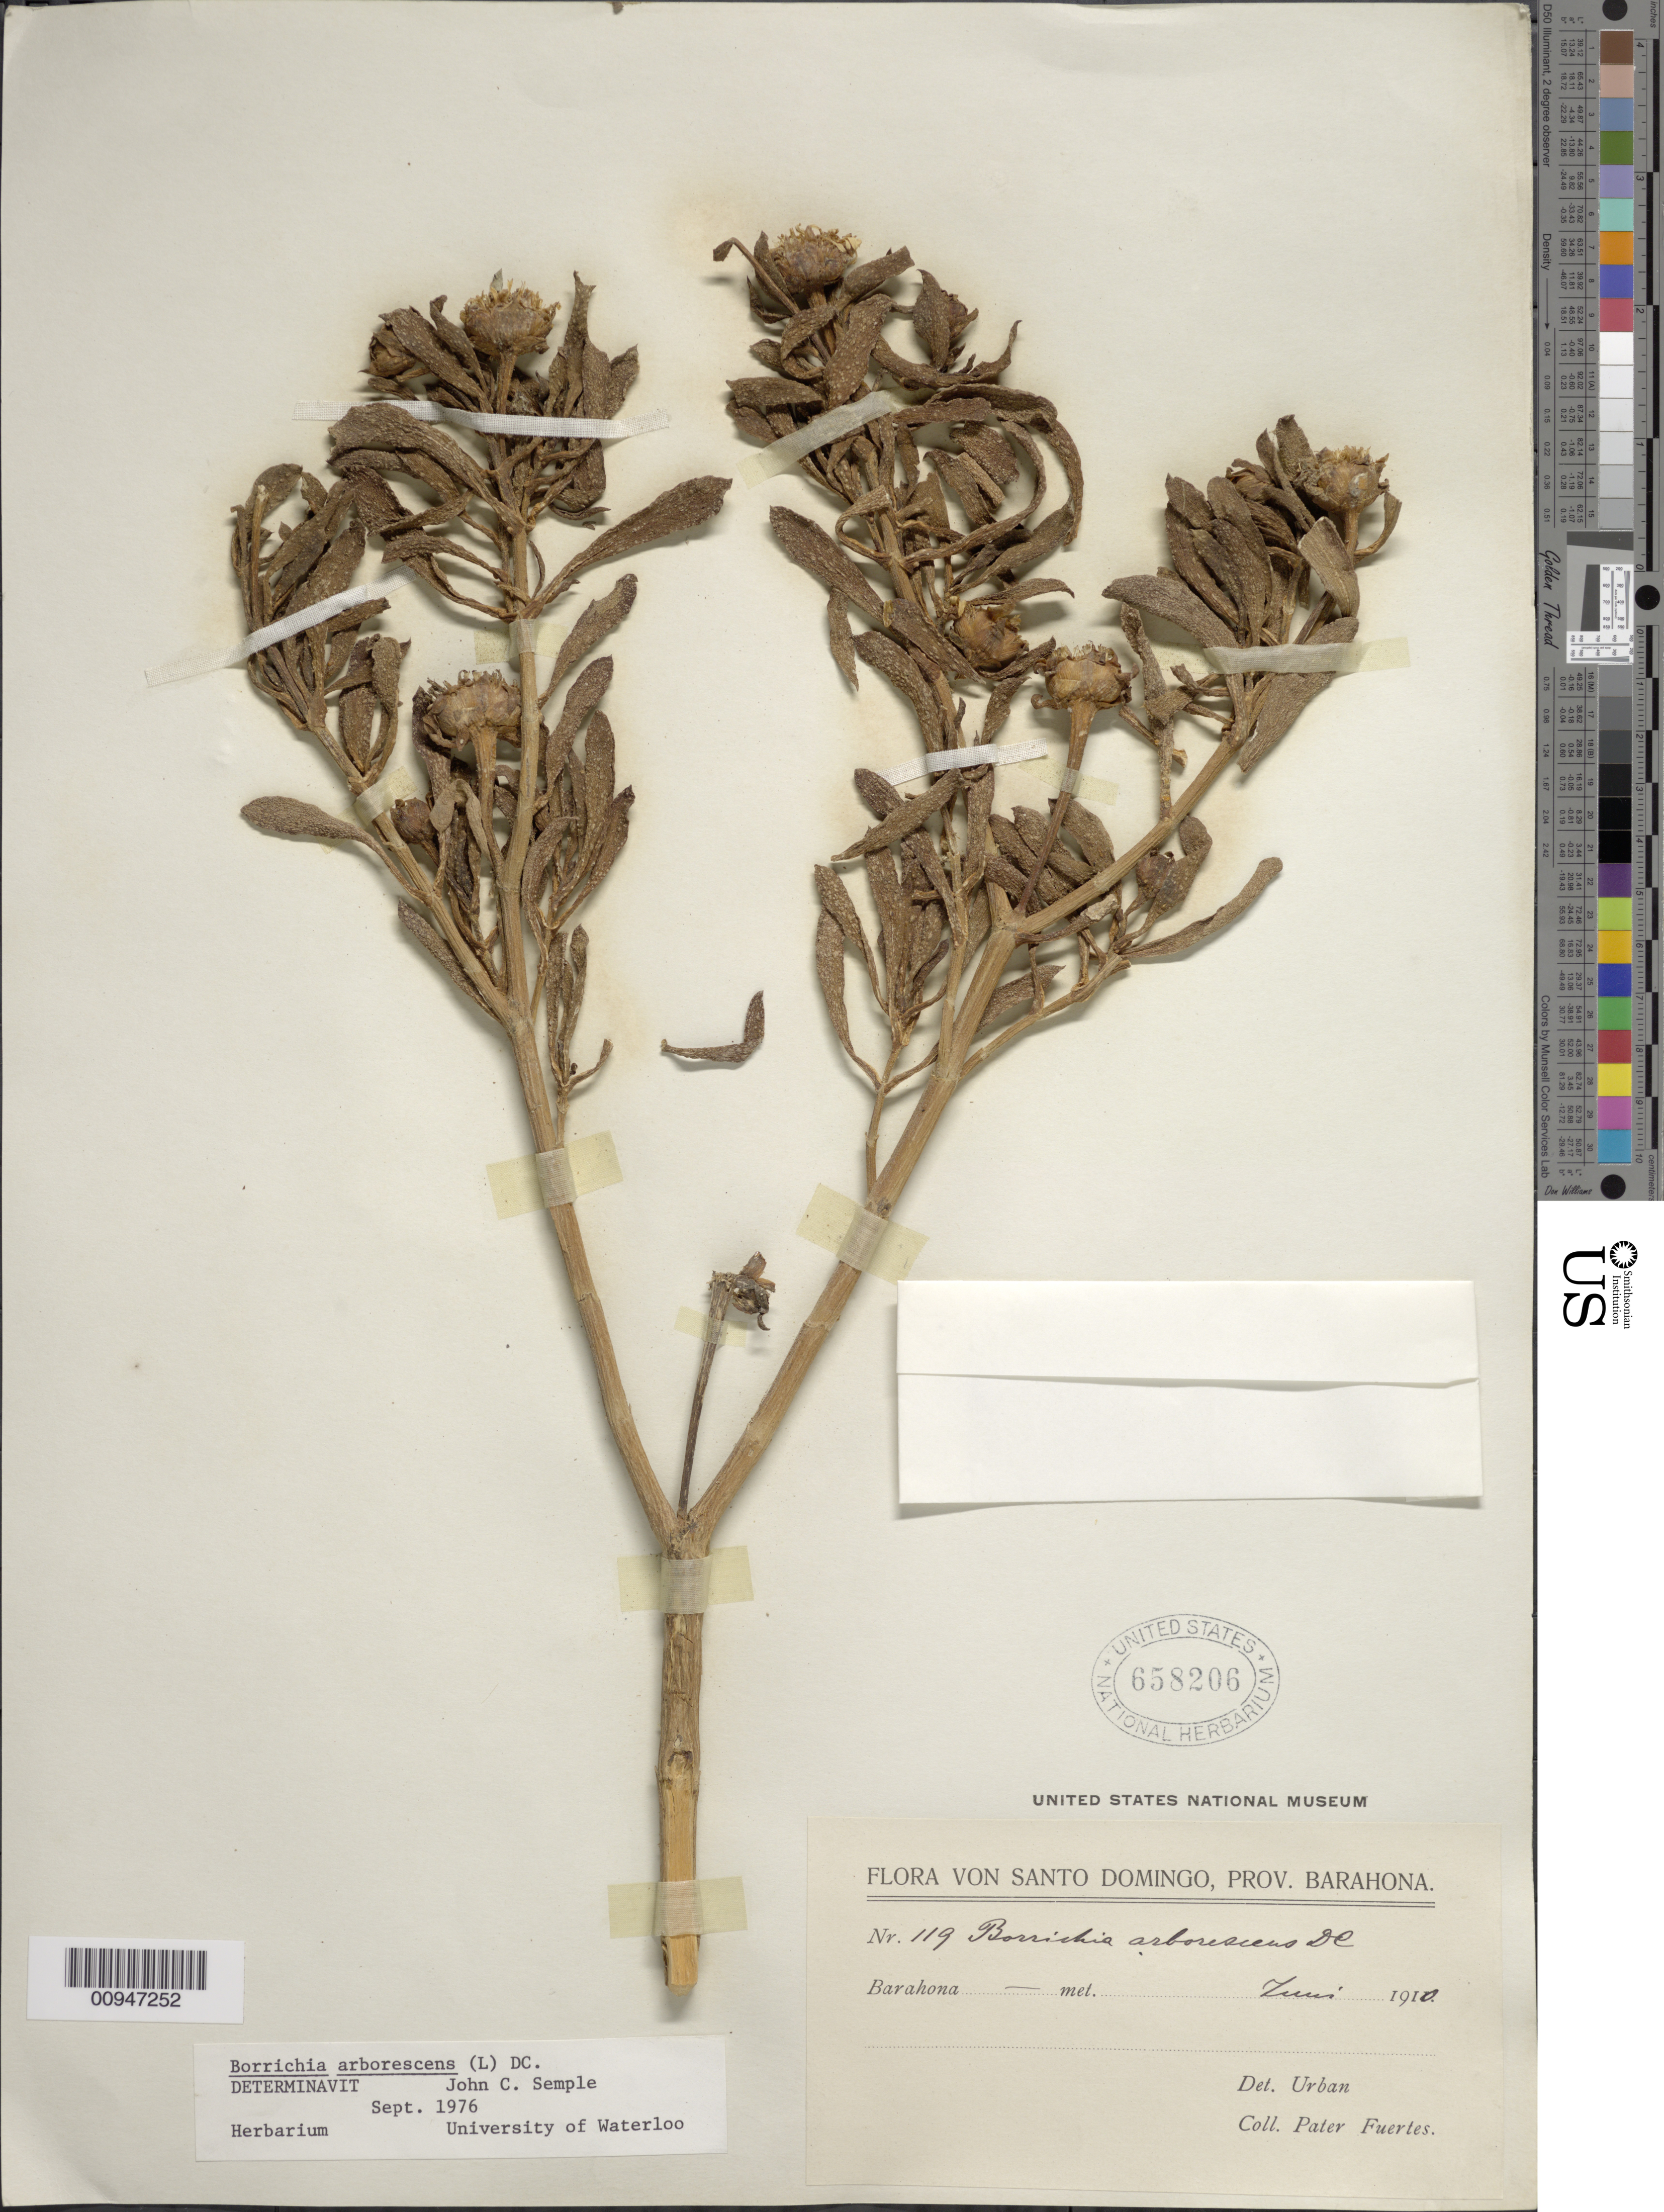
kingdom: Plantae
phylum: Tracheophyta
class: Magnoliopsida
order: Asterales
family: Asteraceae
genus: Borrichia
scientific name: Borrichia arborescens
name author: (L.) DC.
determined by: Semple, J. C.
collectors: M. D. Fuertes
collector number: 119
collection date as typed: Jun 1910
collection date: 1910-06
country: Dominican Republic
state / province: Barahona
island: Hispaniola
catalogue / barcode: US 658206